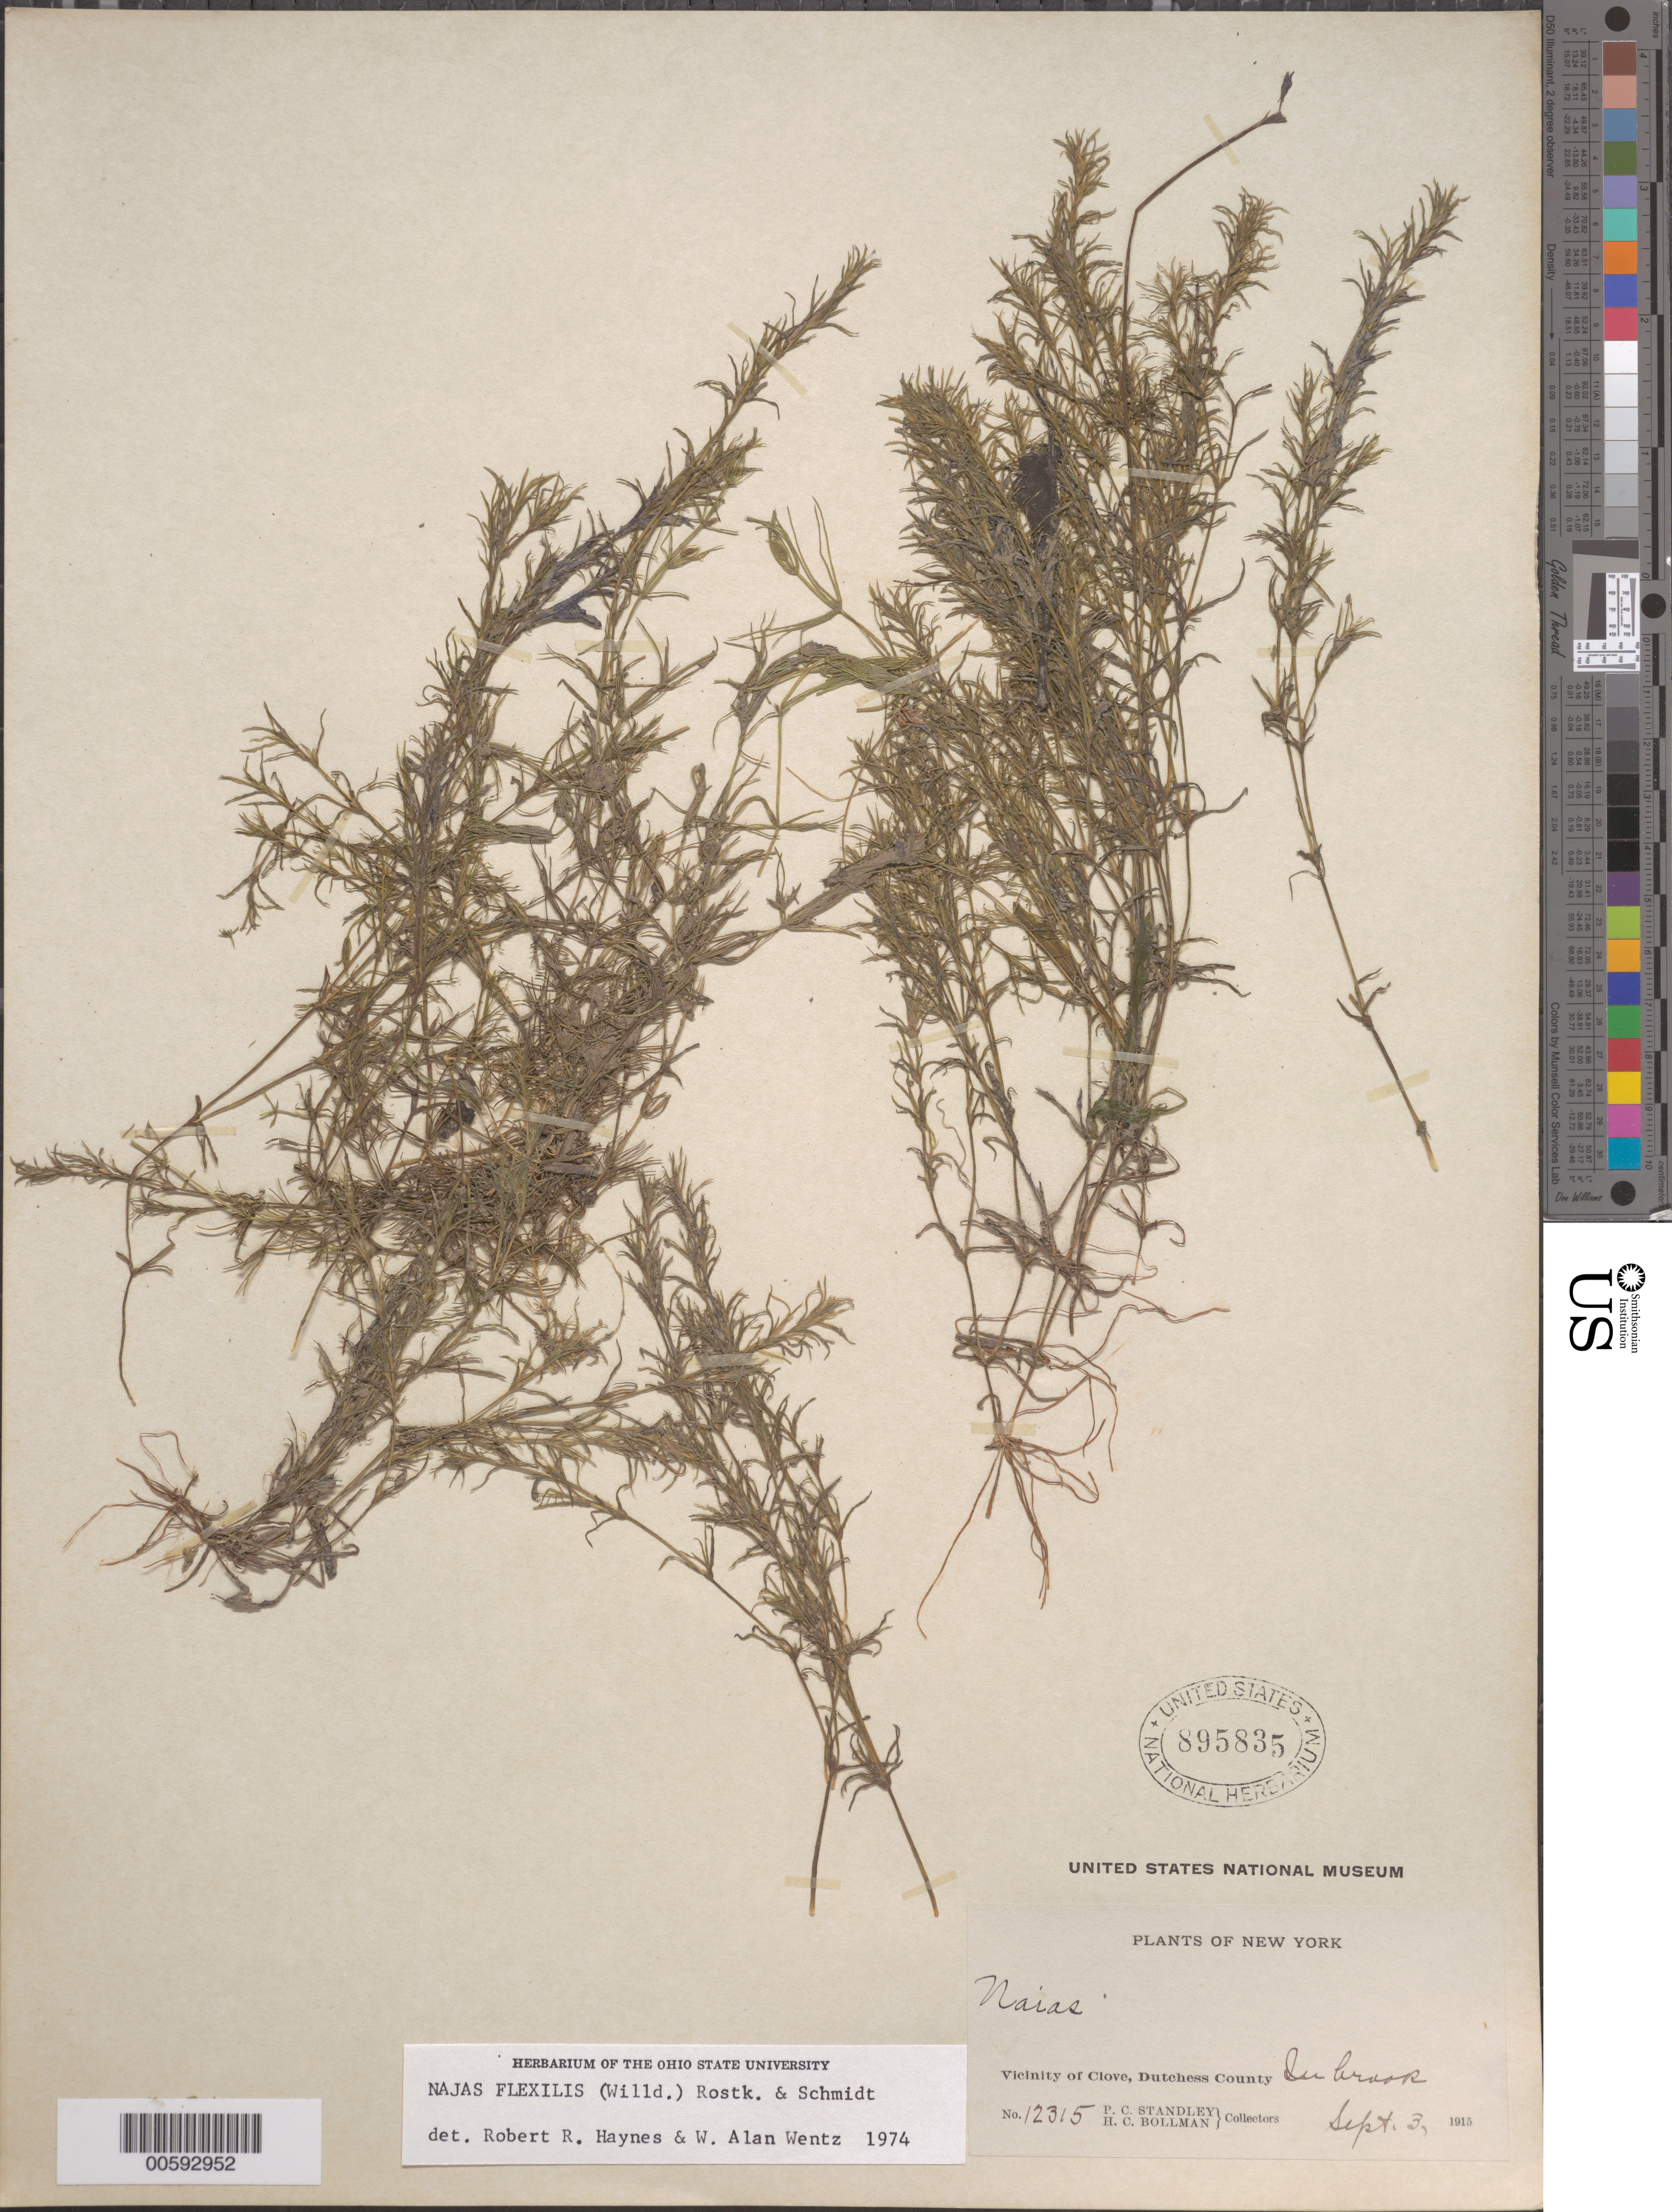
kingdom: Plantae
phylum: Tracheophyta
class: Liliopsida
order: Alismatales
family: Hydrocharitaceae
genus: Najas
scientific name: Najas flexilis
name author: (Willd.) Rostk. & Schmidt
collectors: P. C. Standley & H. C. Bollman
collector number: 12315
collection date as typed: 03 Sep 1915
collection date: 1915-09-03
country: United States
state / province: New York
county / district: Dutchess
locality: Clove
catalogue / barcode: US 895835